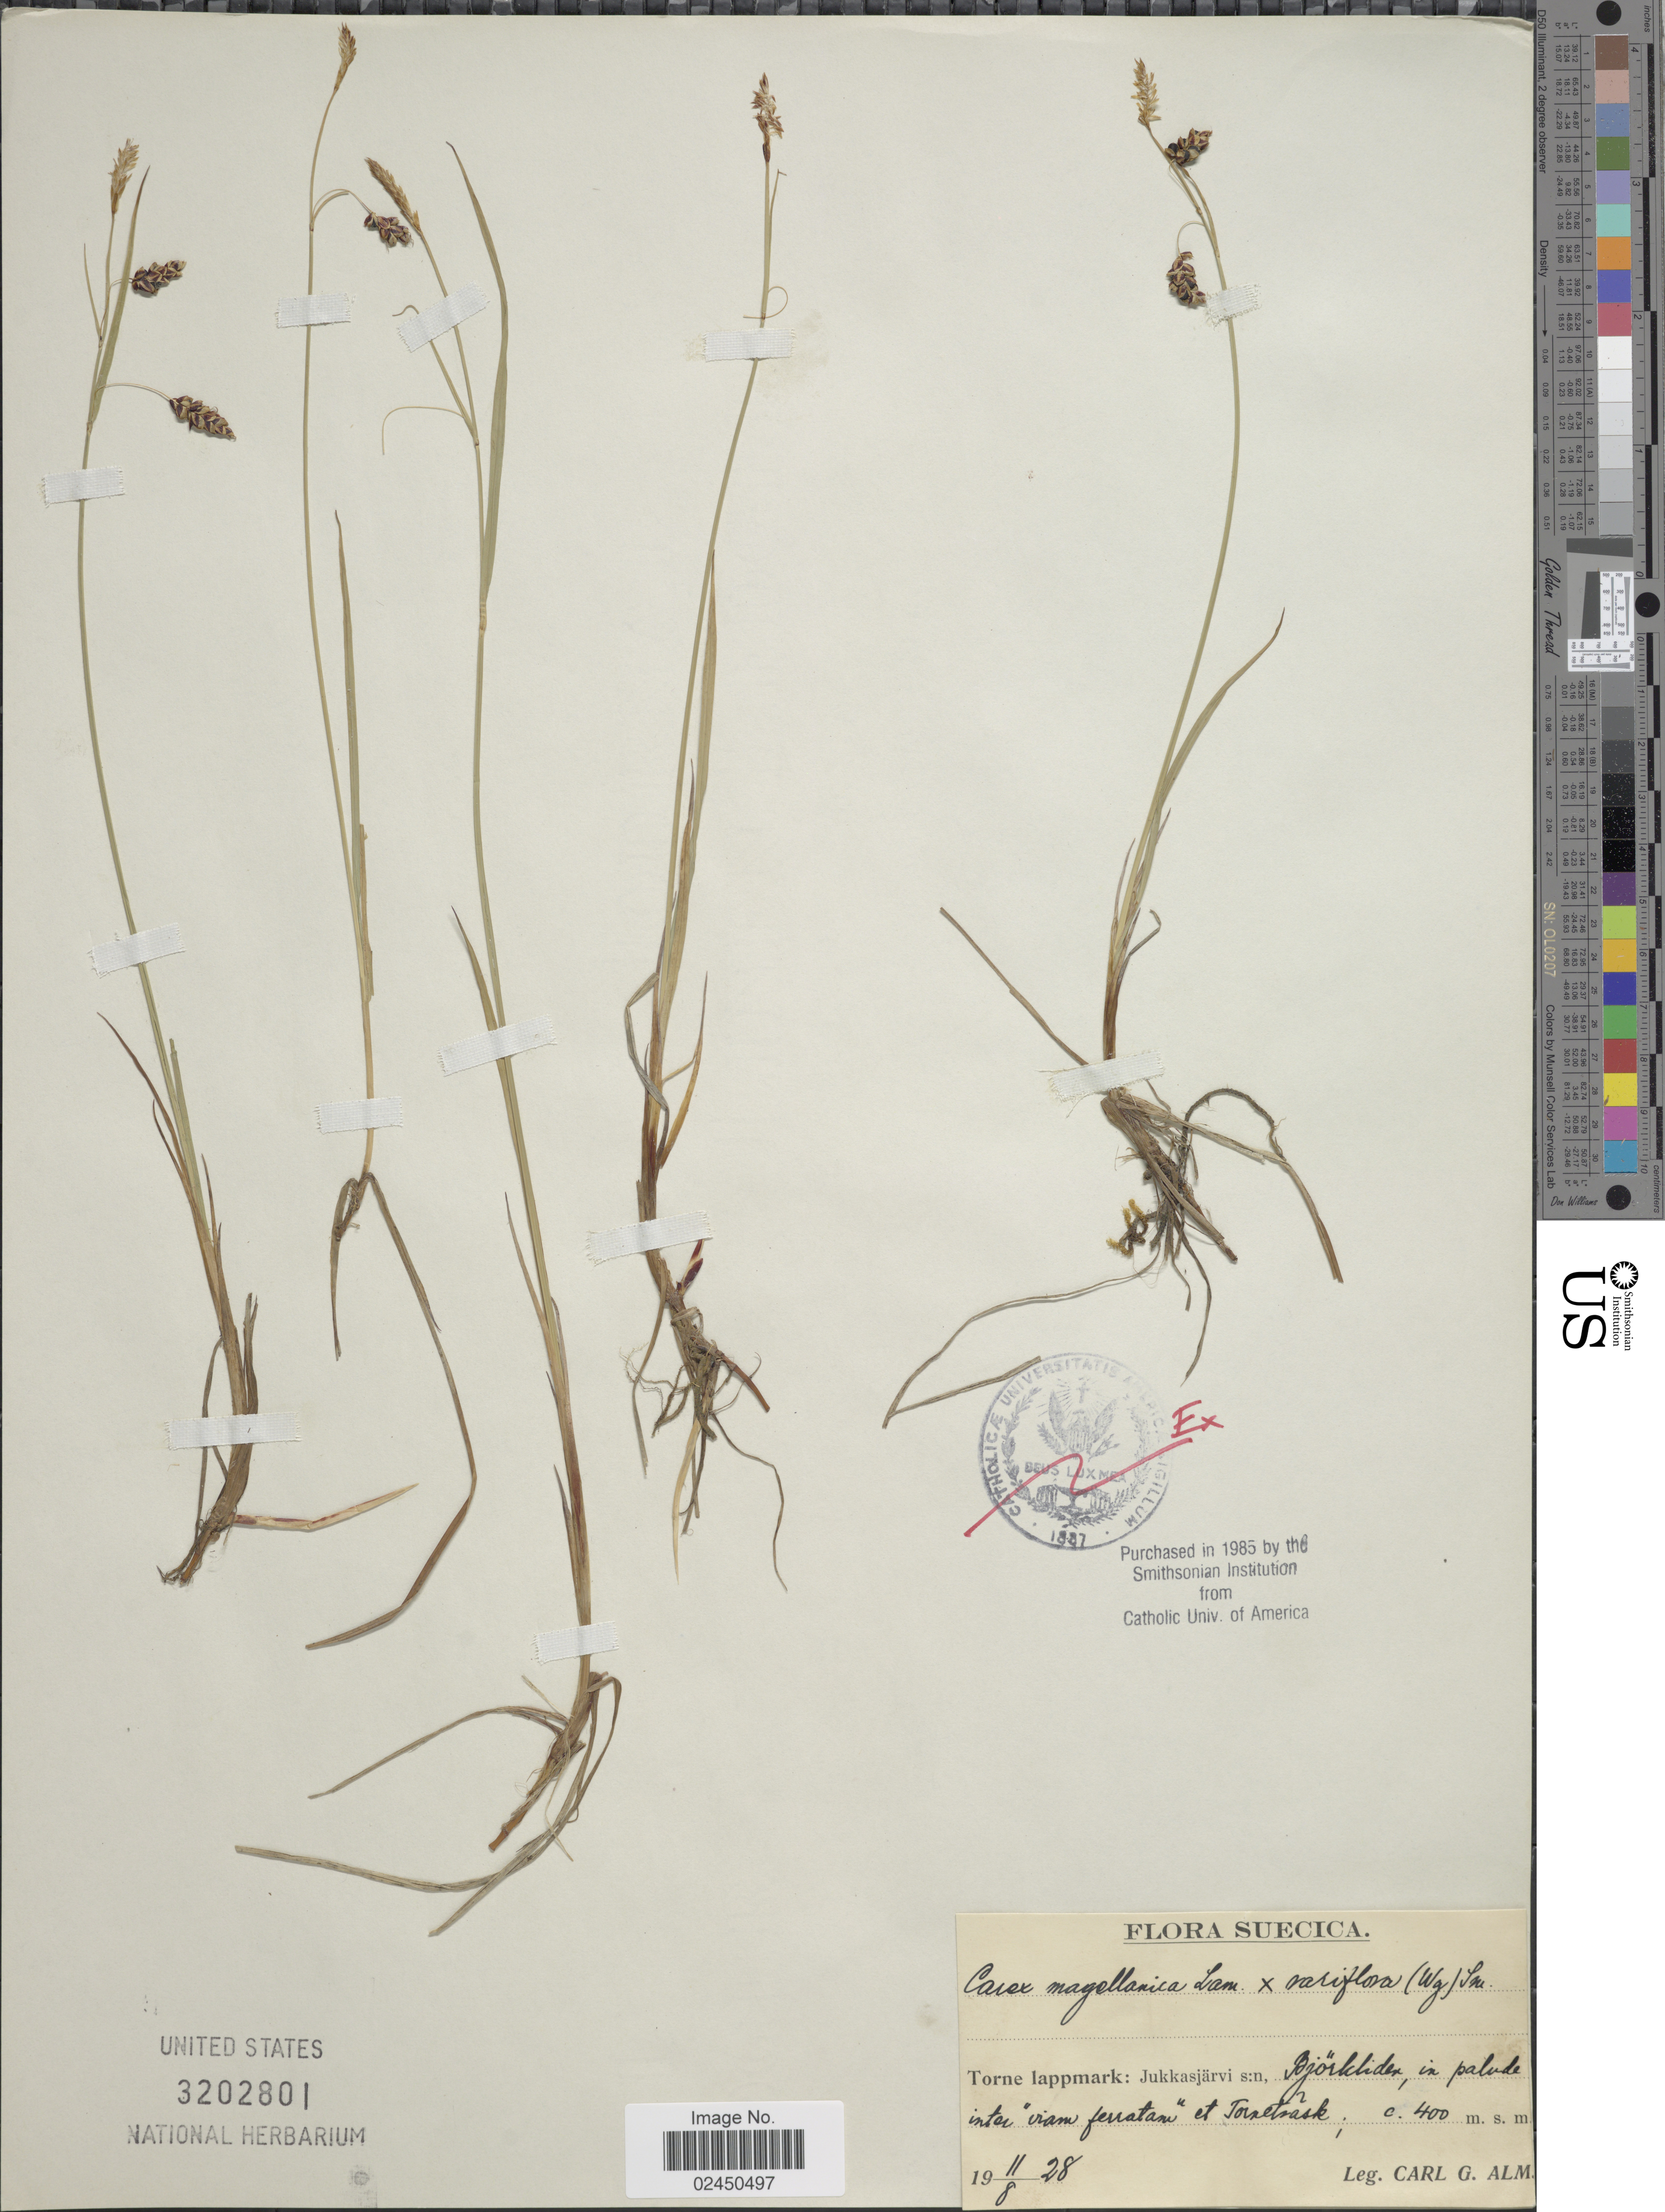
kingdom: Plantae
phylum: Tracheophyta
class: Liliopsida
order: Poales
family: Cyperaceae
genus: Carex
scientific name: Carex magellanica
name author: Lam.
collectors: C. G. Alm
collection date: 1928-08-11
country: Sweden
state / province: Norrbotten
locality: Suecica. Torne lappmark: Jukkasjarvi s:n, Björkliden, in palude inter "viam ferratam" et Tornetrask.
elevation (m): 400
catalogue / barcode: US 3202801